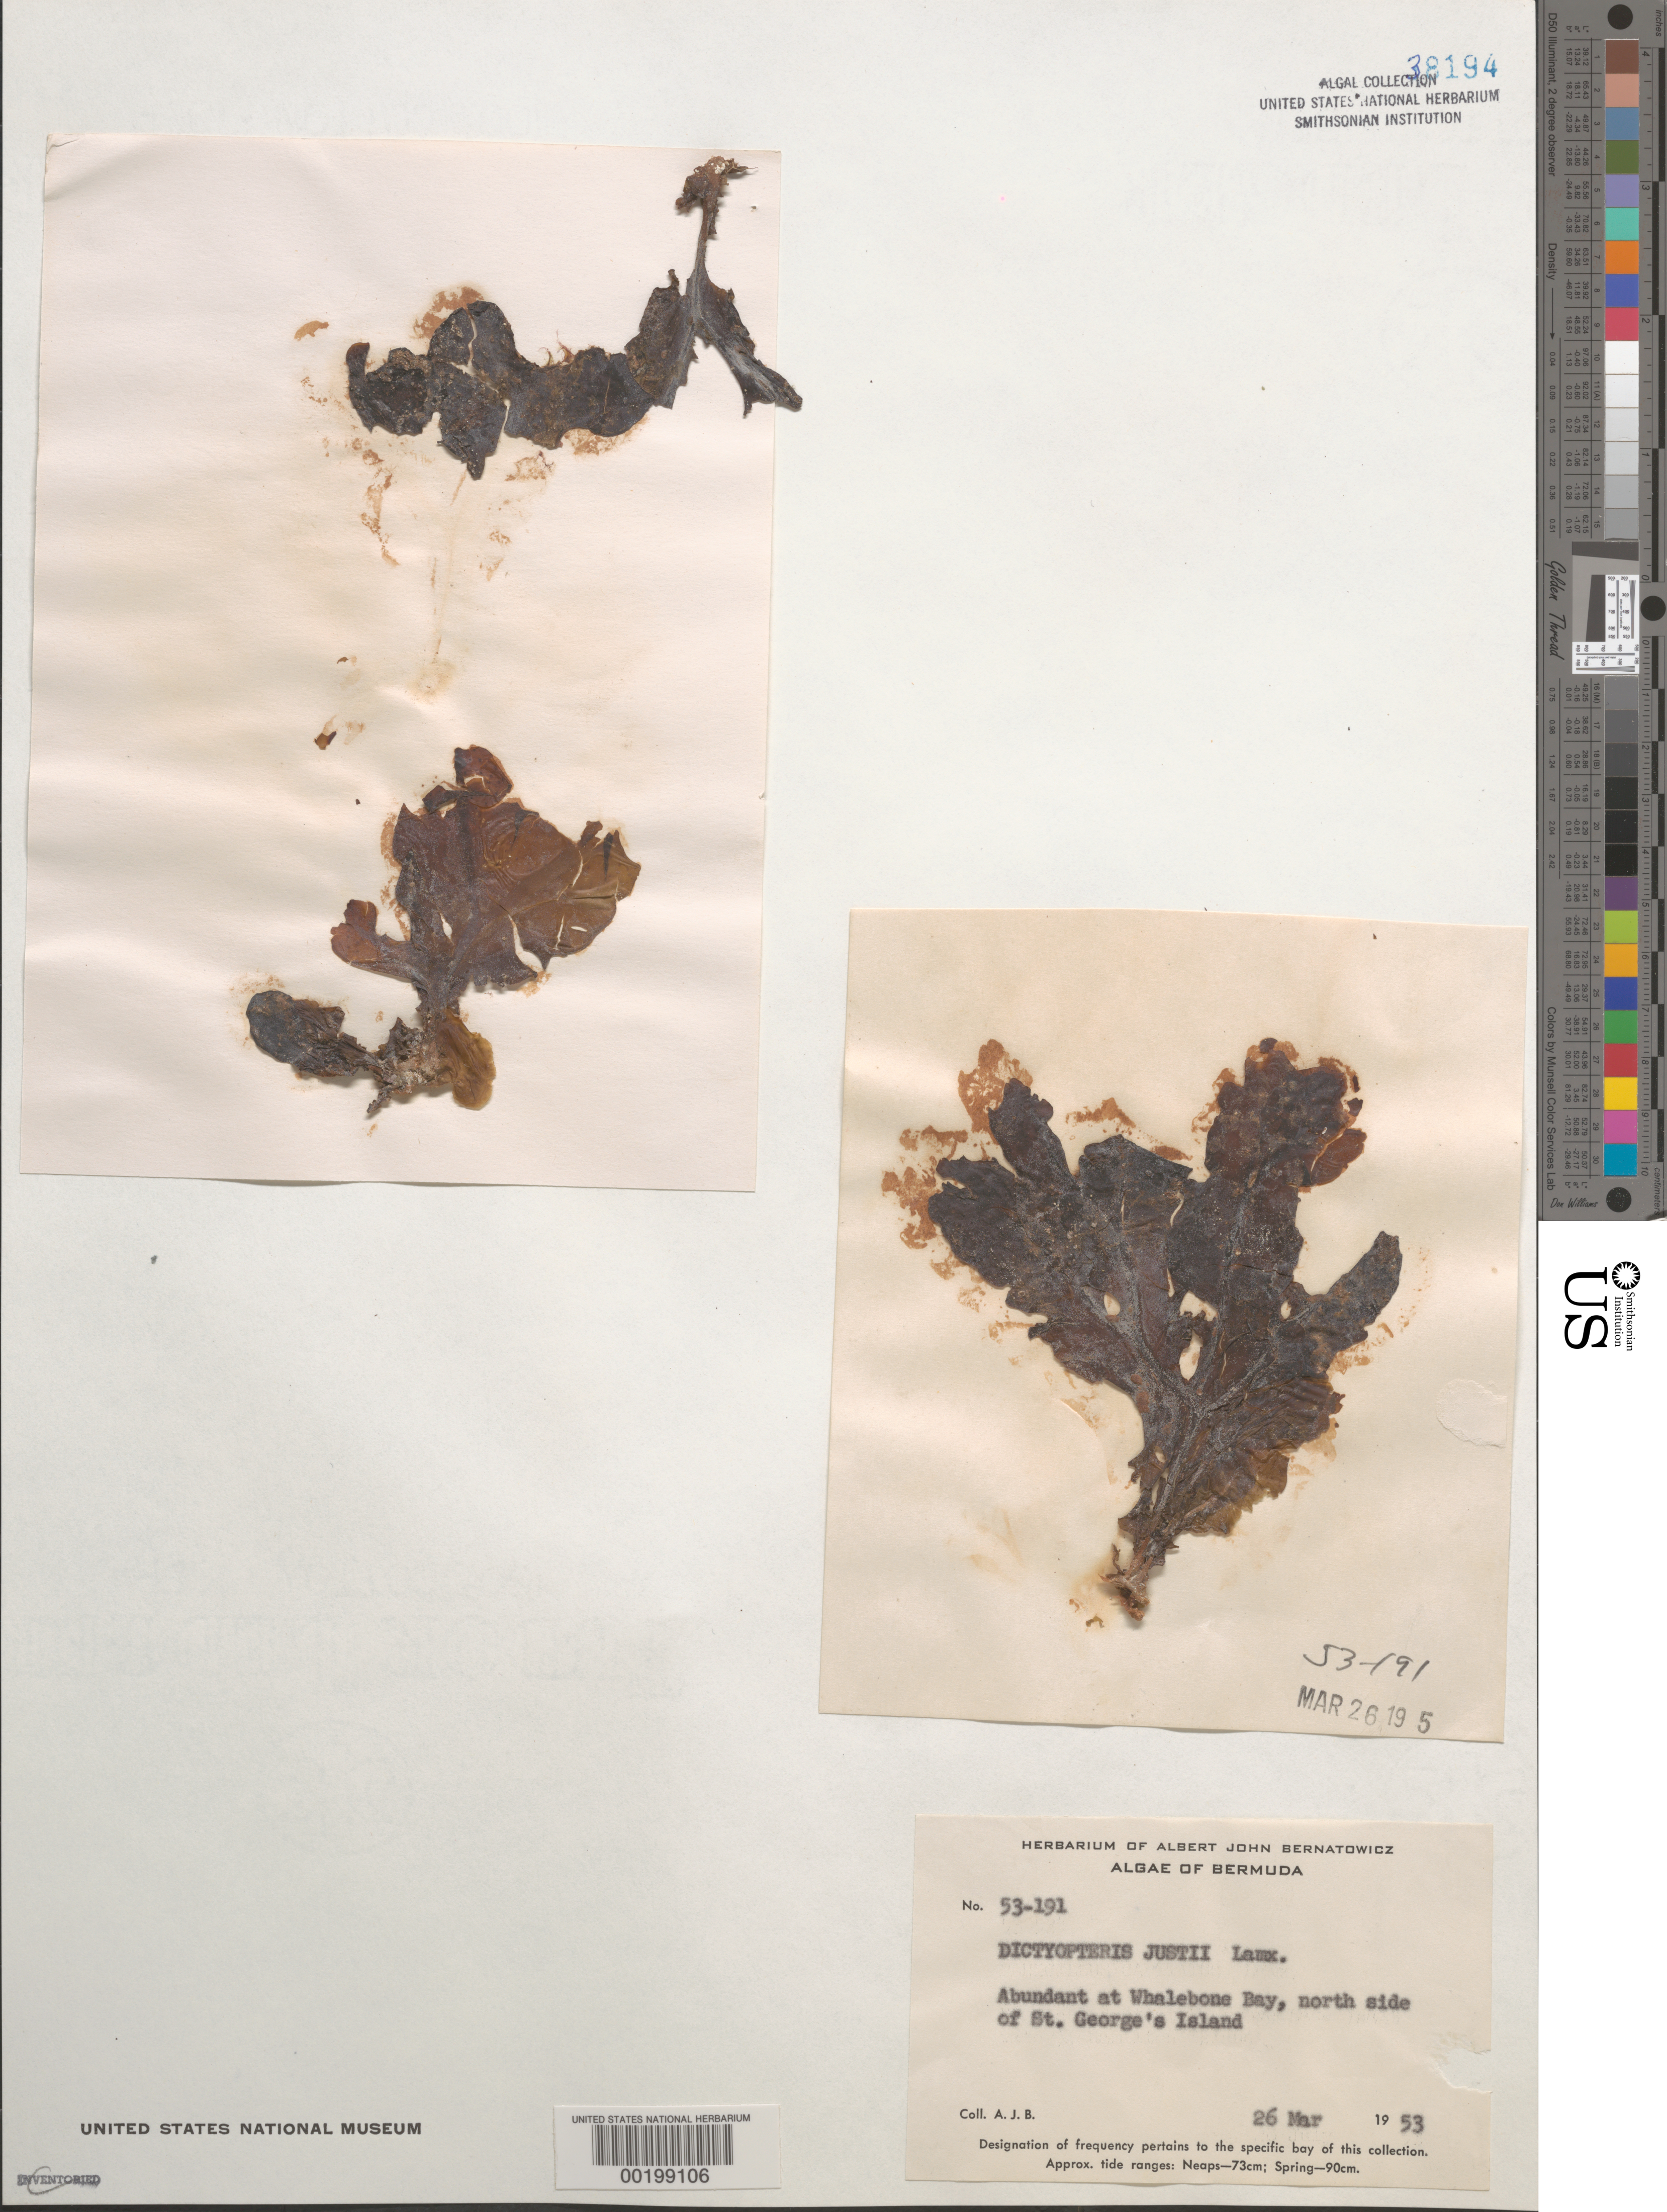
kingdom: Chromista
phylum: Ochrophyta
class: Phaeophyceae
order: Dictyotales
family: Dictyotaceae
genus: Dictyopteris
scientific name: Dictyopteris justii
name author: J.V.Lamouroux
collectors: A. Bernatowicz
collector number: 53-191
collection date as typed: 26 Mar 1953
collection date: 1953-03-26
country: Bermuda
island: St. George's Island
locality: Whalebone Bay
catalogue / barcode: US 38194